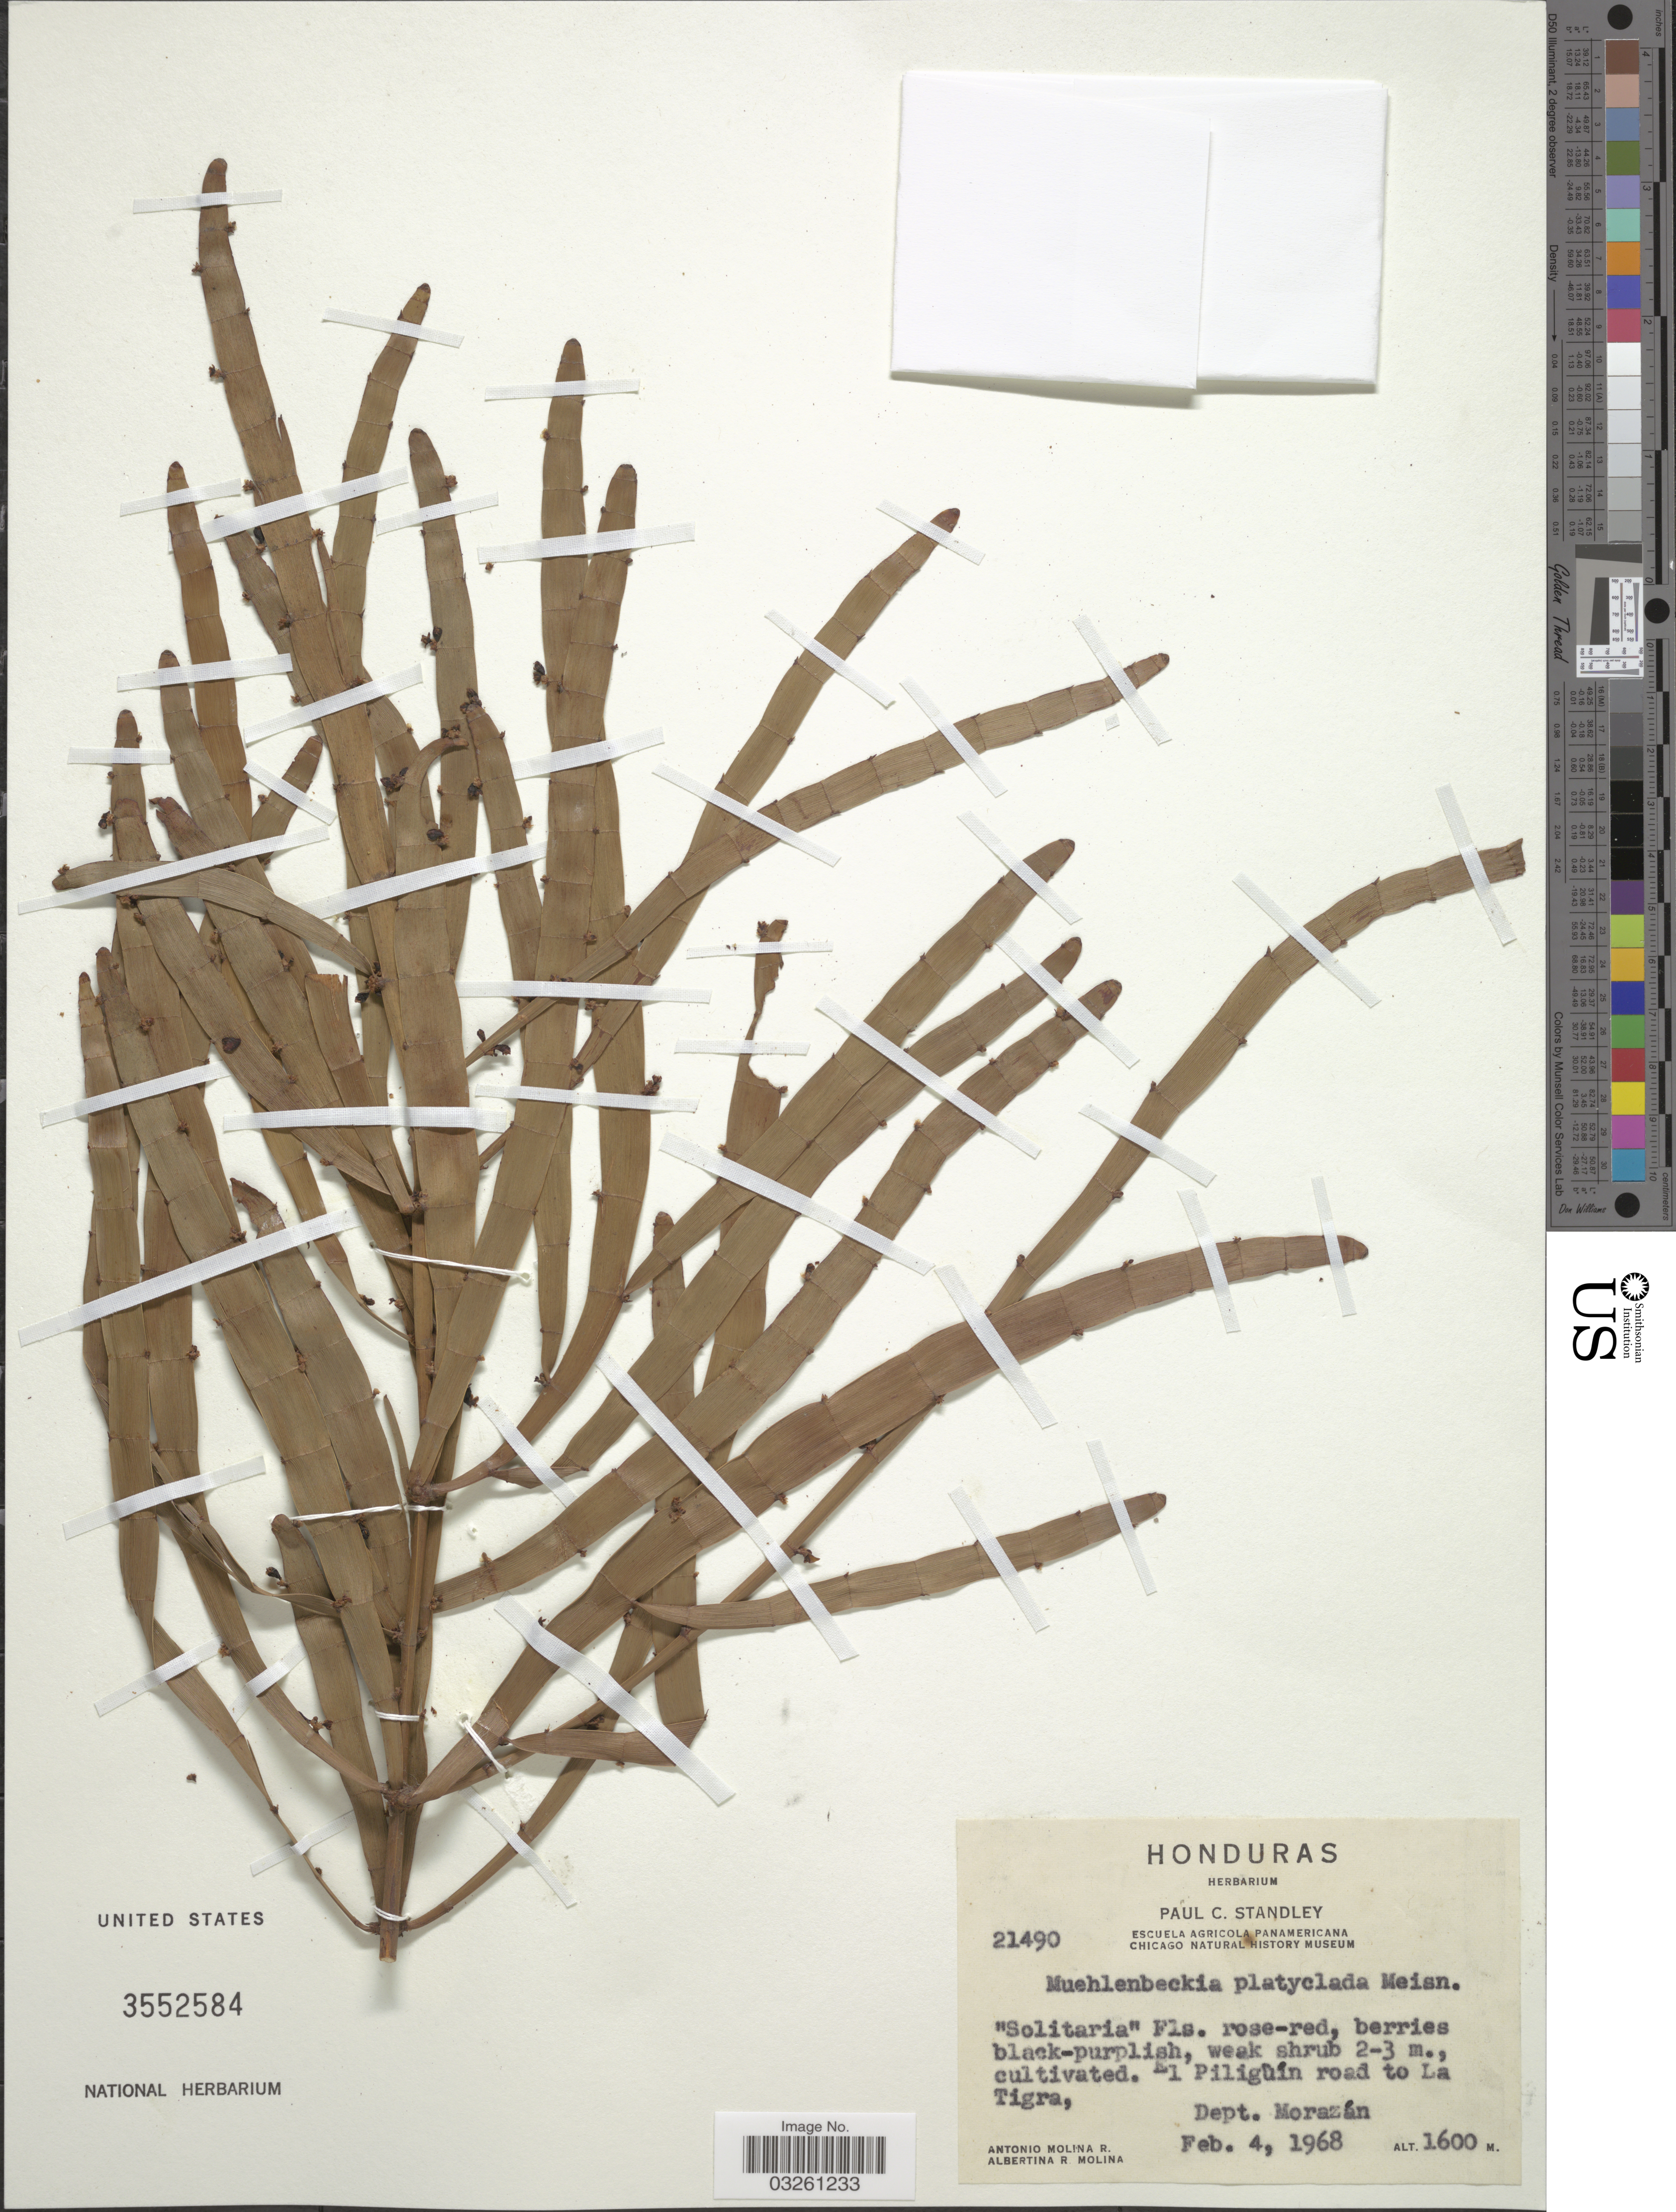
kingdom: Plantae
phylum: Tracheophyta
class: Magnoliopsida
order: Caryophyllales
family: Polygonaceae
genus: Muehlenbeckia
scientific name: Muehlenbeckia platyclada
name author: (F. Muell.) Meisn.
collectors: A. Molina R. & A. R. Molina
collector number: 21490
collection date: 1968-02-04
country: Honduras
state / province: Fco. Morazán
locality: El Piligüín road to La Tigra, Dept. Morazán.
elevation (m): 1600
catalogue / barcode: US 3552584